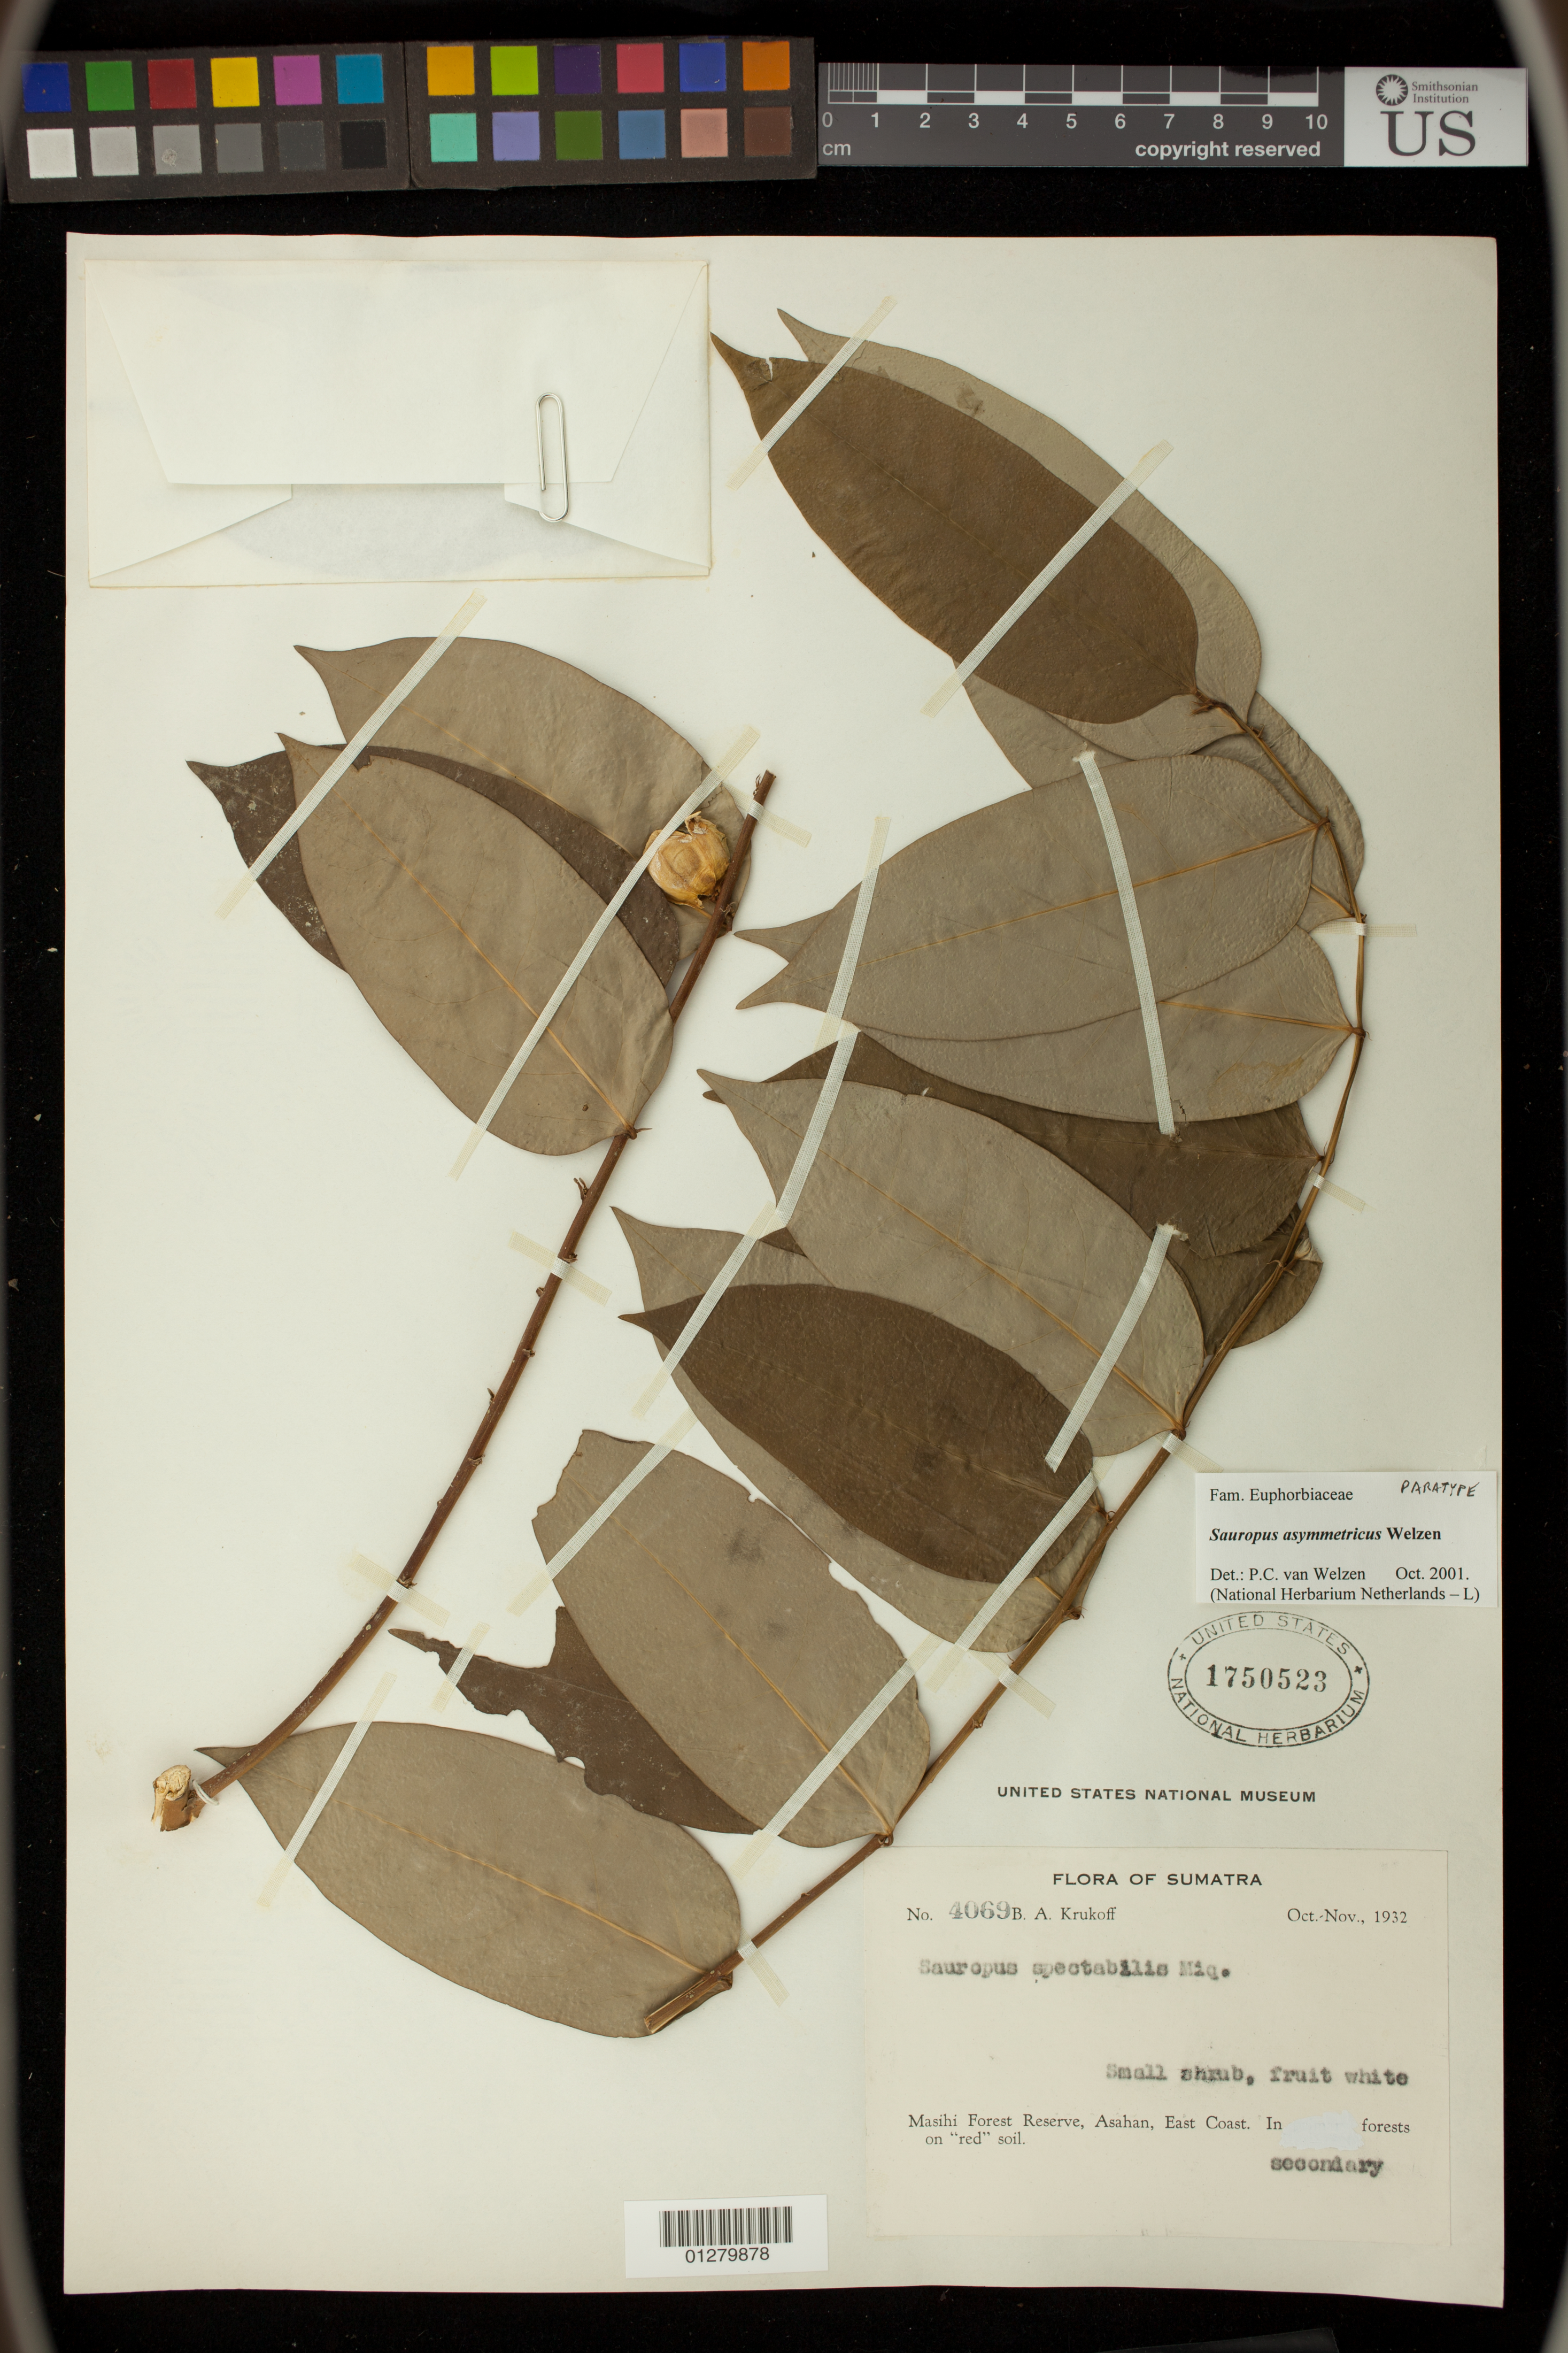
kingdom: Plantae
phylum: Tracheophyta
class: Magnoliopsida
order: Malpighiales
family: Phyllanthaceae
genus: Sauropus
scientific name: Sauropus asymmetricus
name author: Welzen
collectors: B. A. Krukoff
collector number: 4069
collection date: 1932-10/1932-11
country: Indonesia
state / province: Sumatra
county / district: Sumatera Utara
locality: Masehi [Masihi] Forest Reserve, Asahan, East Coast.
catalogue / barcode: US 1750523